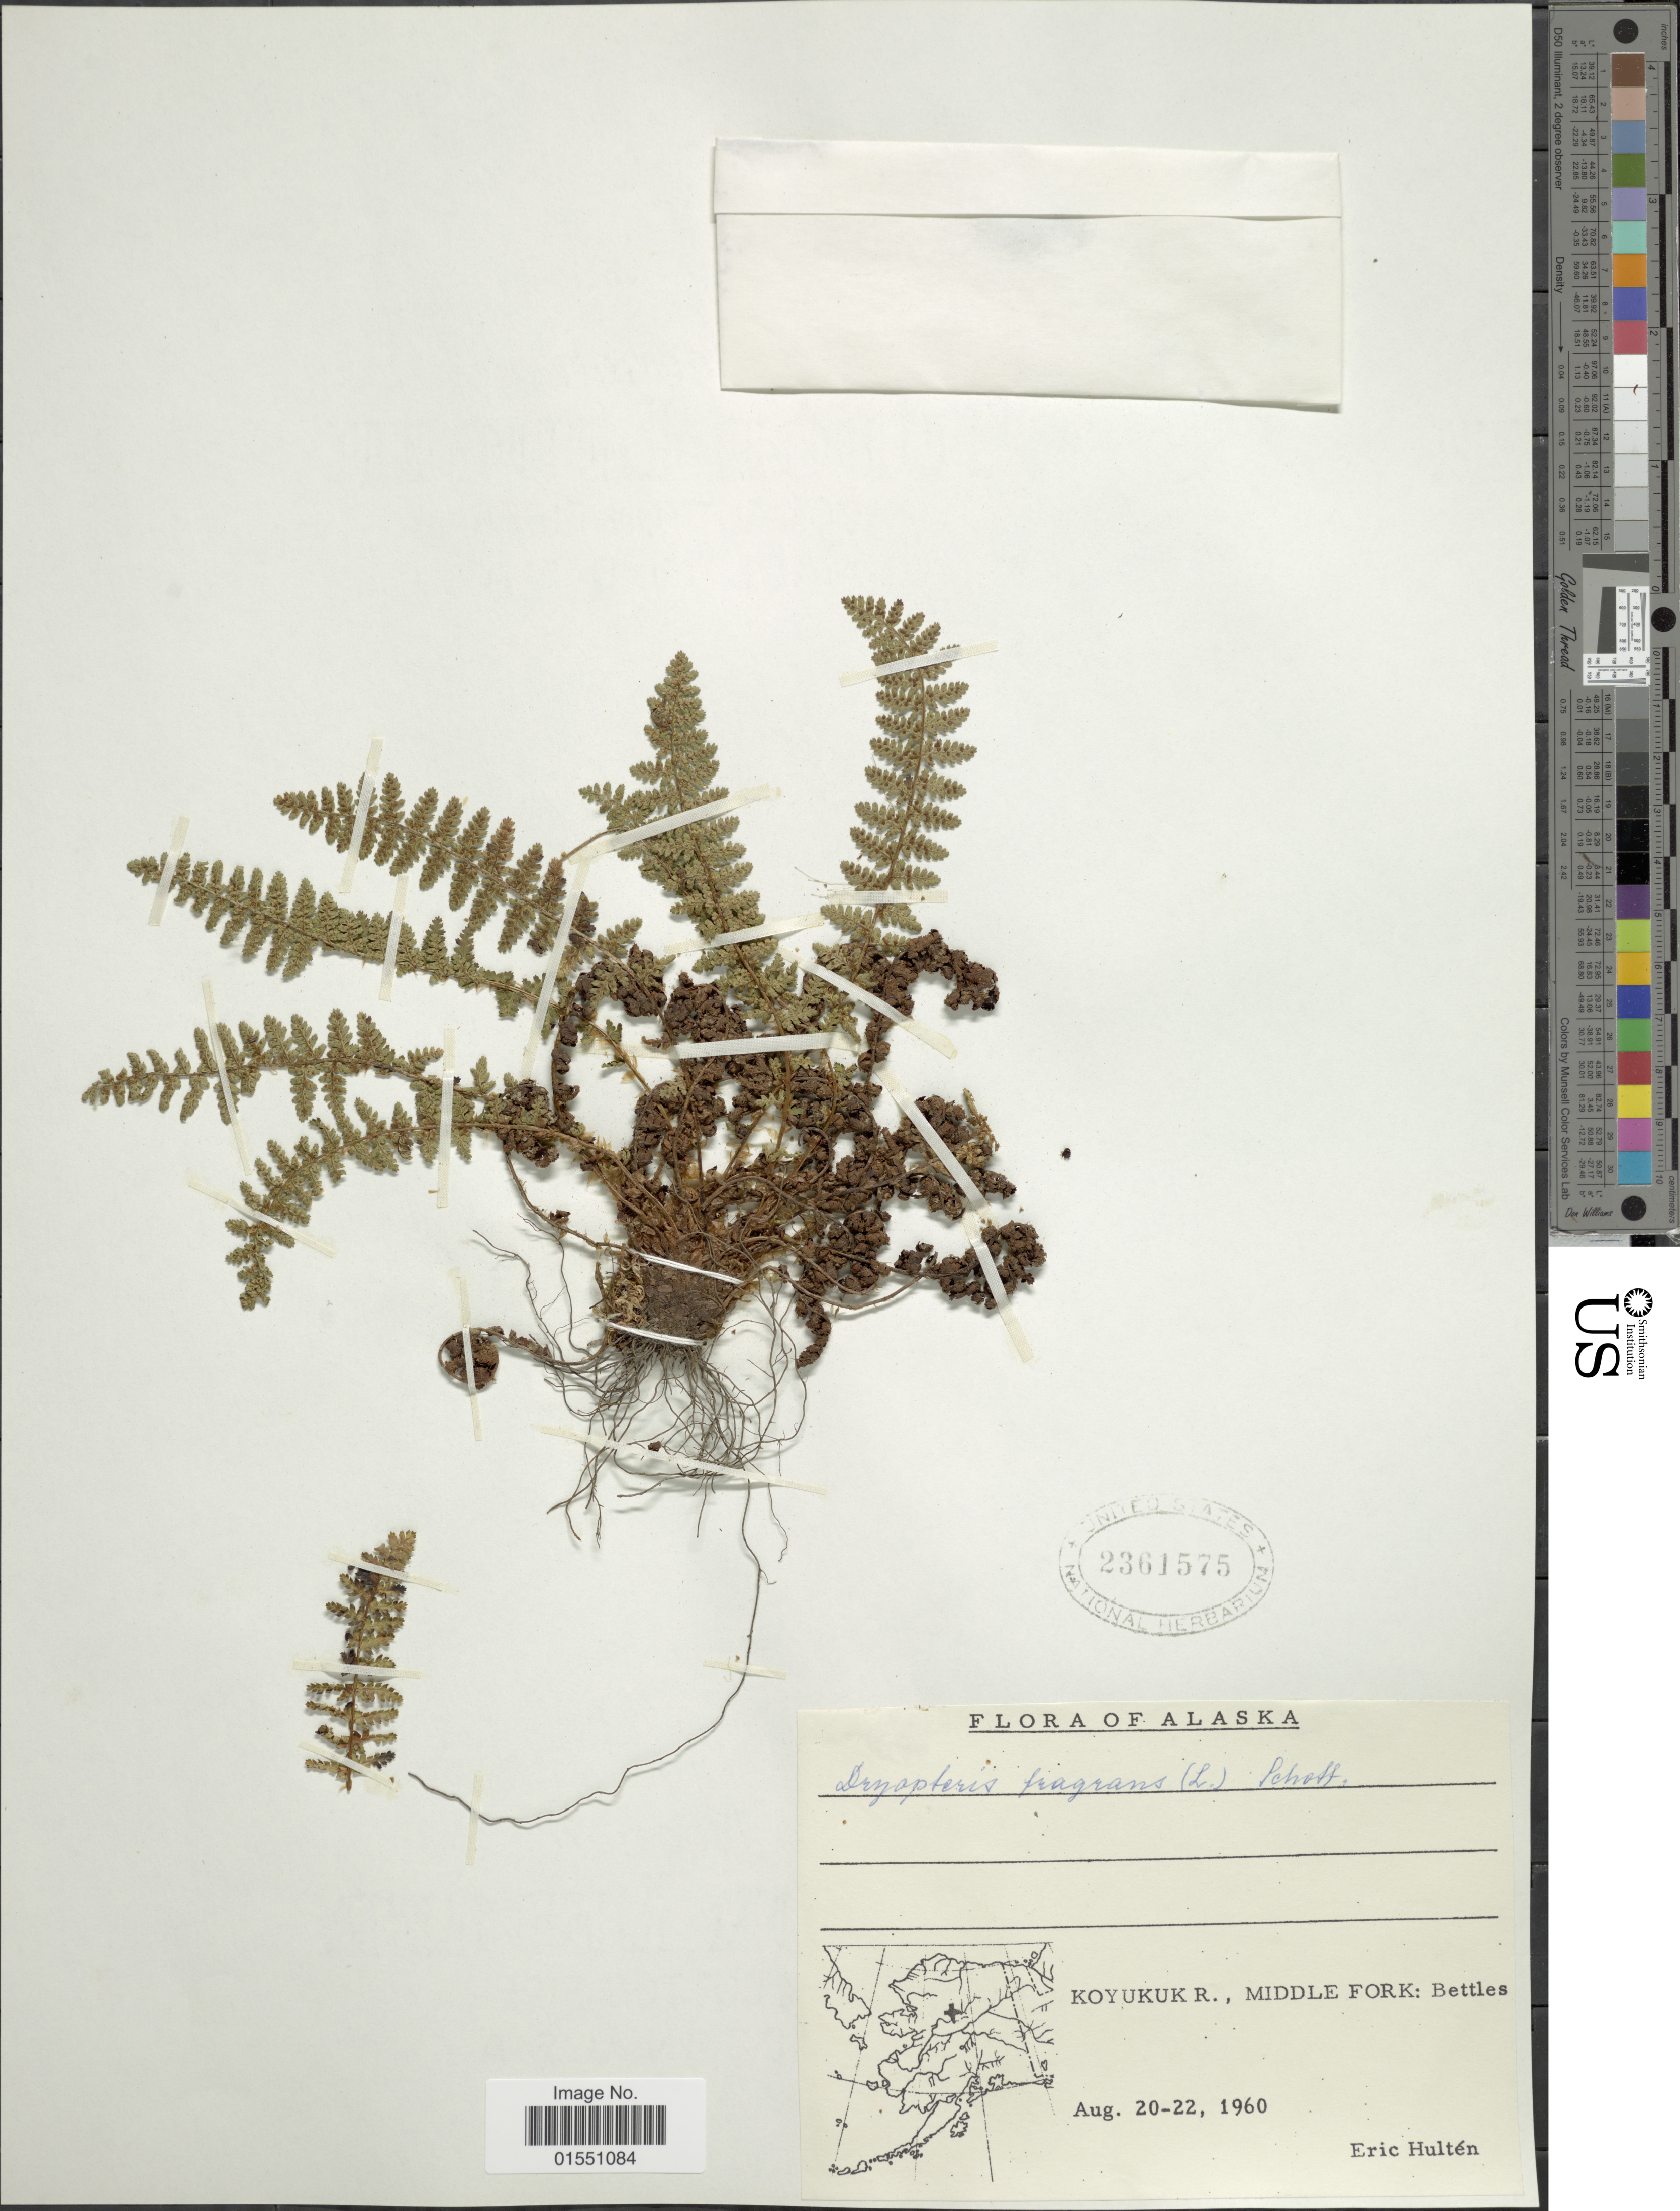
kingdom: Plantae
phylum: Tracheophyta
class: Polypodiopsida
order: Polypodiales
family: Dryopteridaceae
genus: Dryopteris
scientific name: Dryopteris fragrans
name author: (L.) Schott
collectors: E. G. Hultén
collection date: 1960-08-20/1960-08-22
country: United States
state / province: Alaska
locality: Koyukuk R., Middle Fork: Bettles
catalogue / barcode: US 2361575